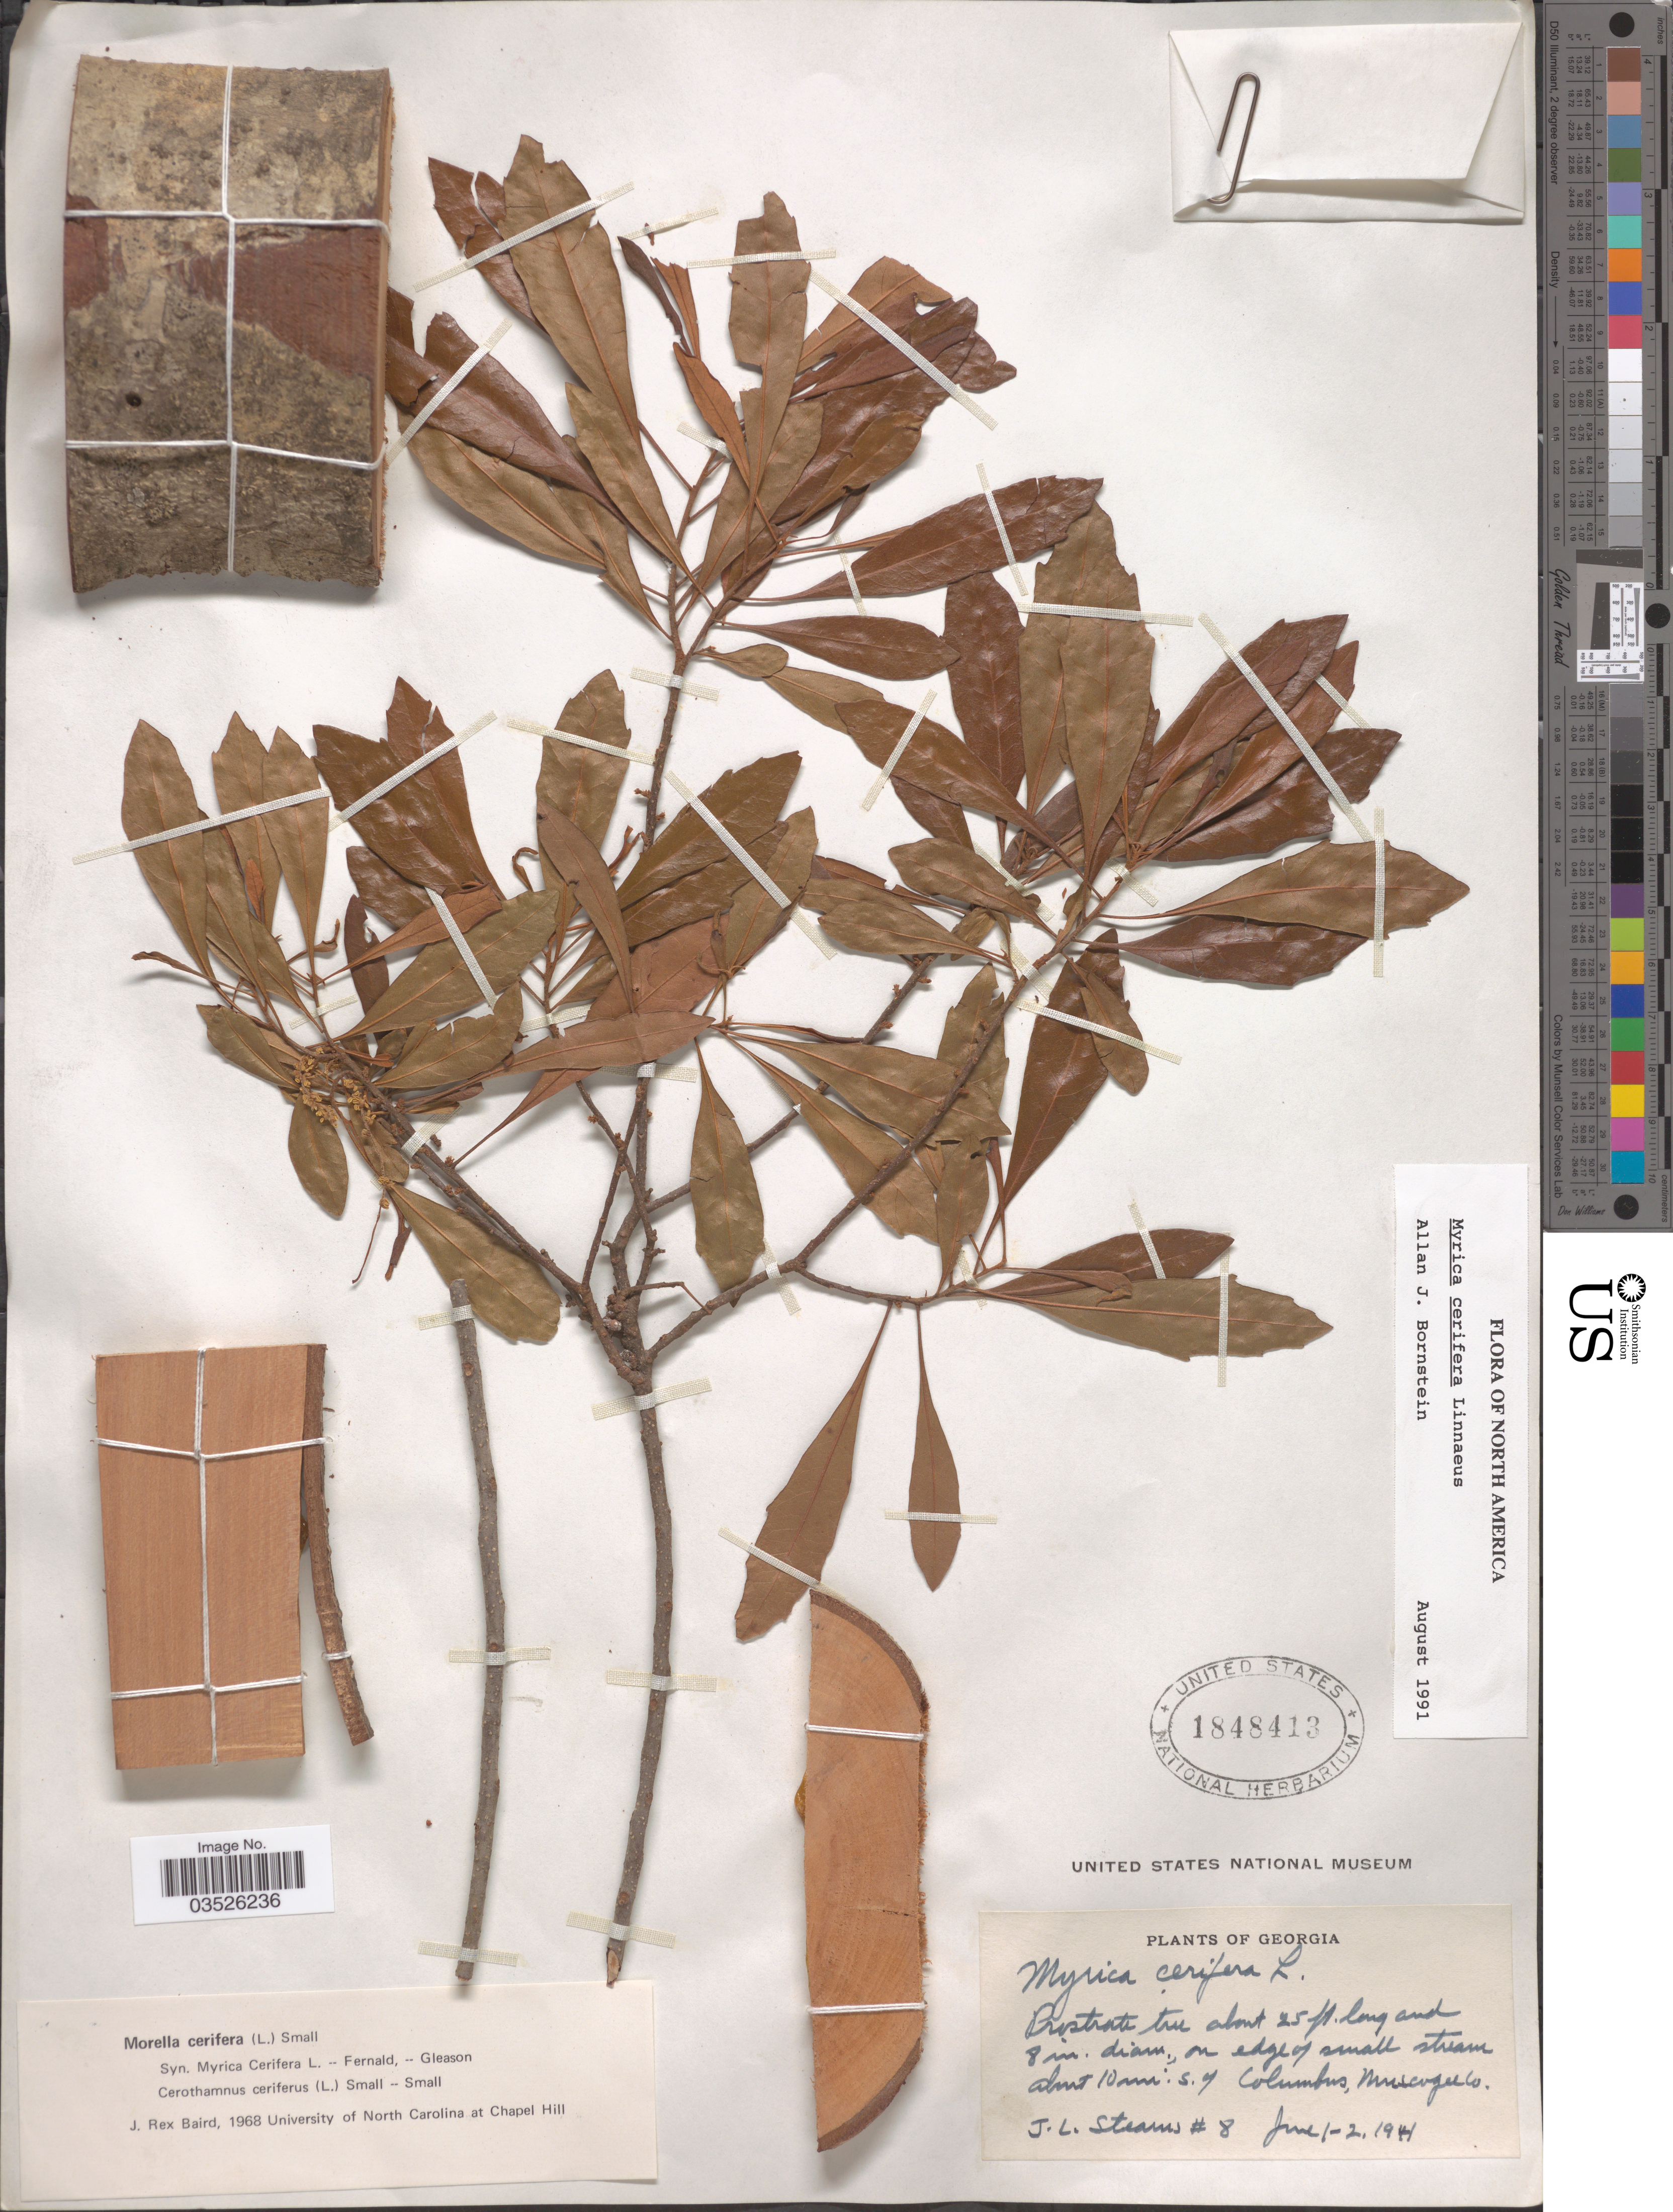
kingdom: Plantae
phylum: Tracheophyta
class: Magnoliopsida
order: Fagales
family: Myricaceae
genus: Morella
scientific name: Morella cerifera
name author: (L.) Small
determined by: Baird, James Rex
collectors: J. Stearns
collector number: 8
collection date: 1941-06-01/1941-06-02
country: United States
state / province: Georgia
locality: On edge of small stream about 10 mi. s. of Columbus, Muscogee Co.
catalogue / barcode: US 1848413